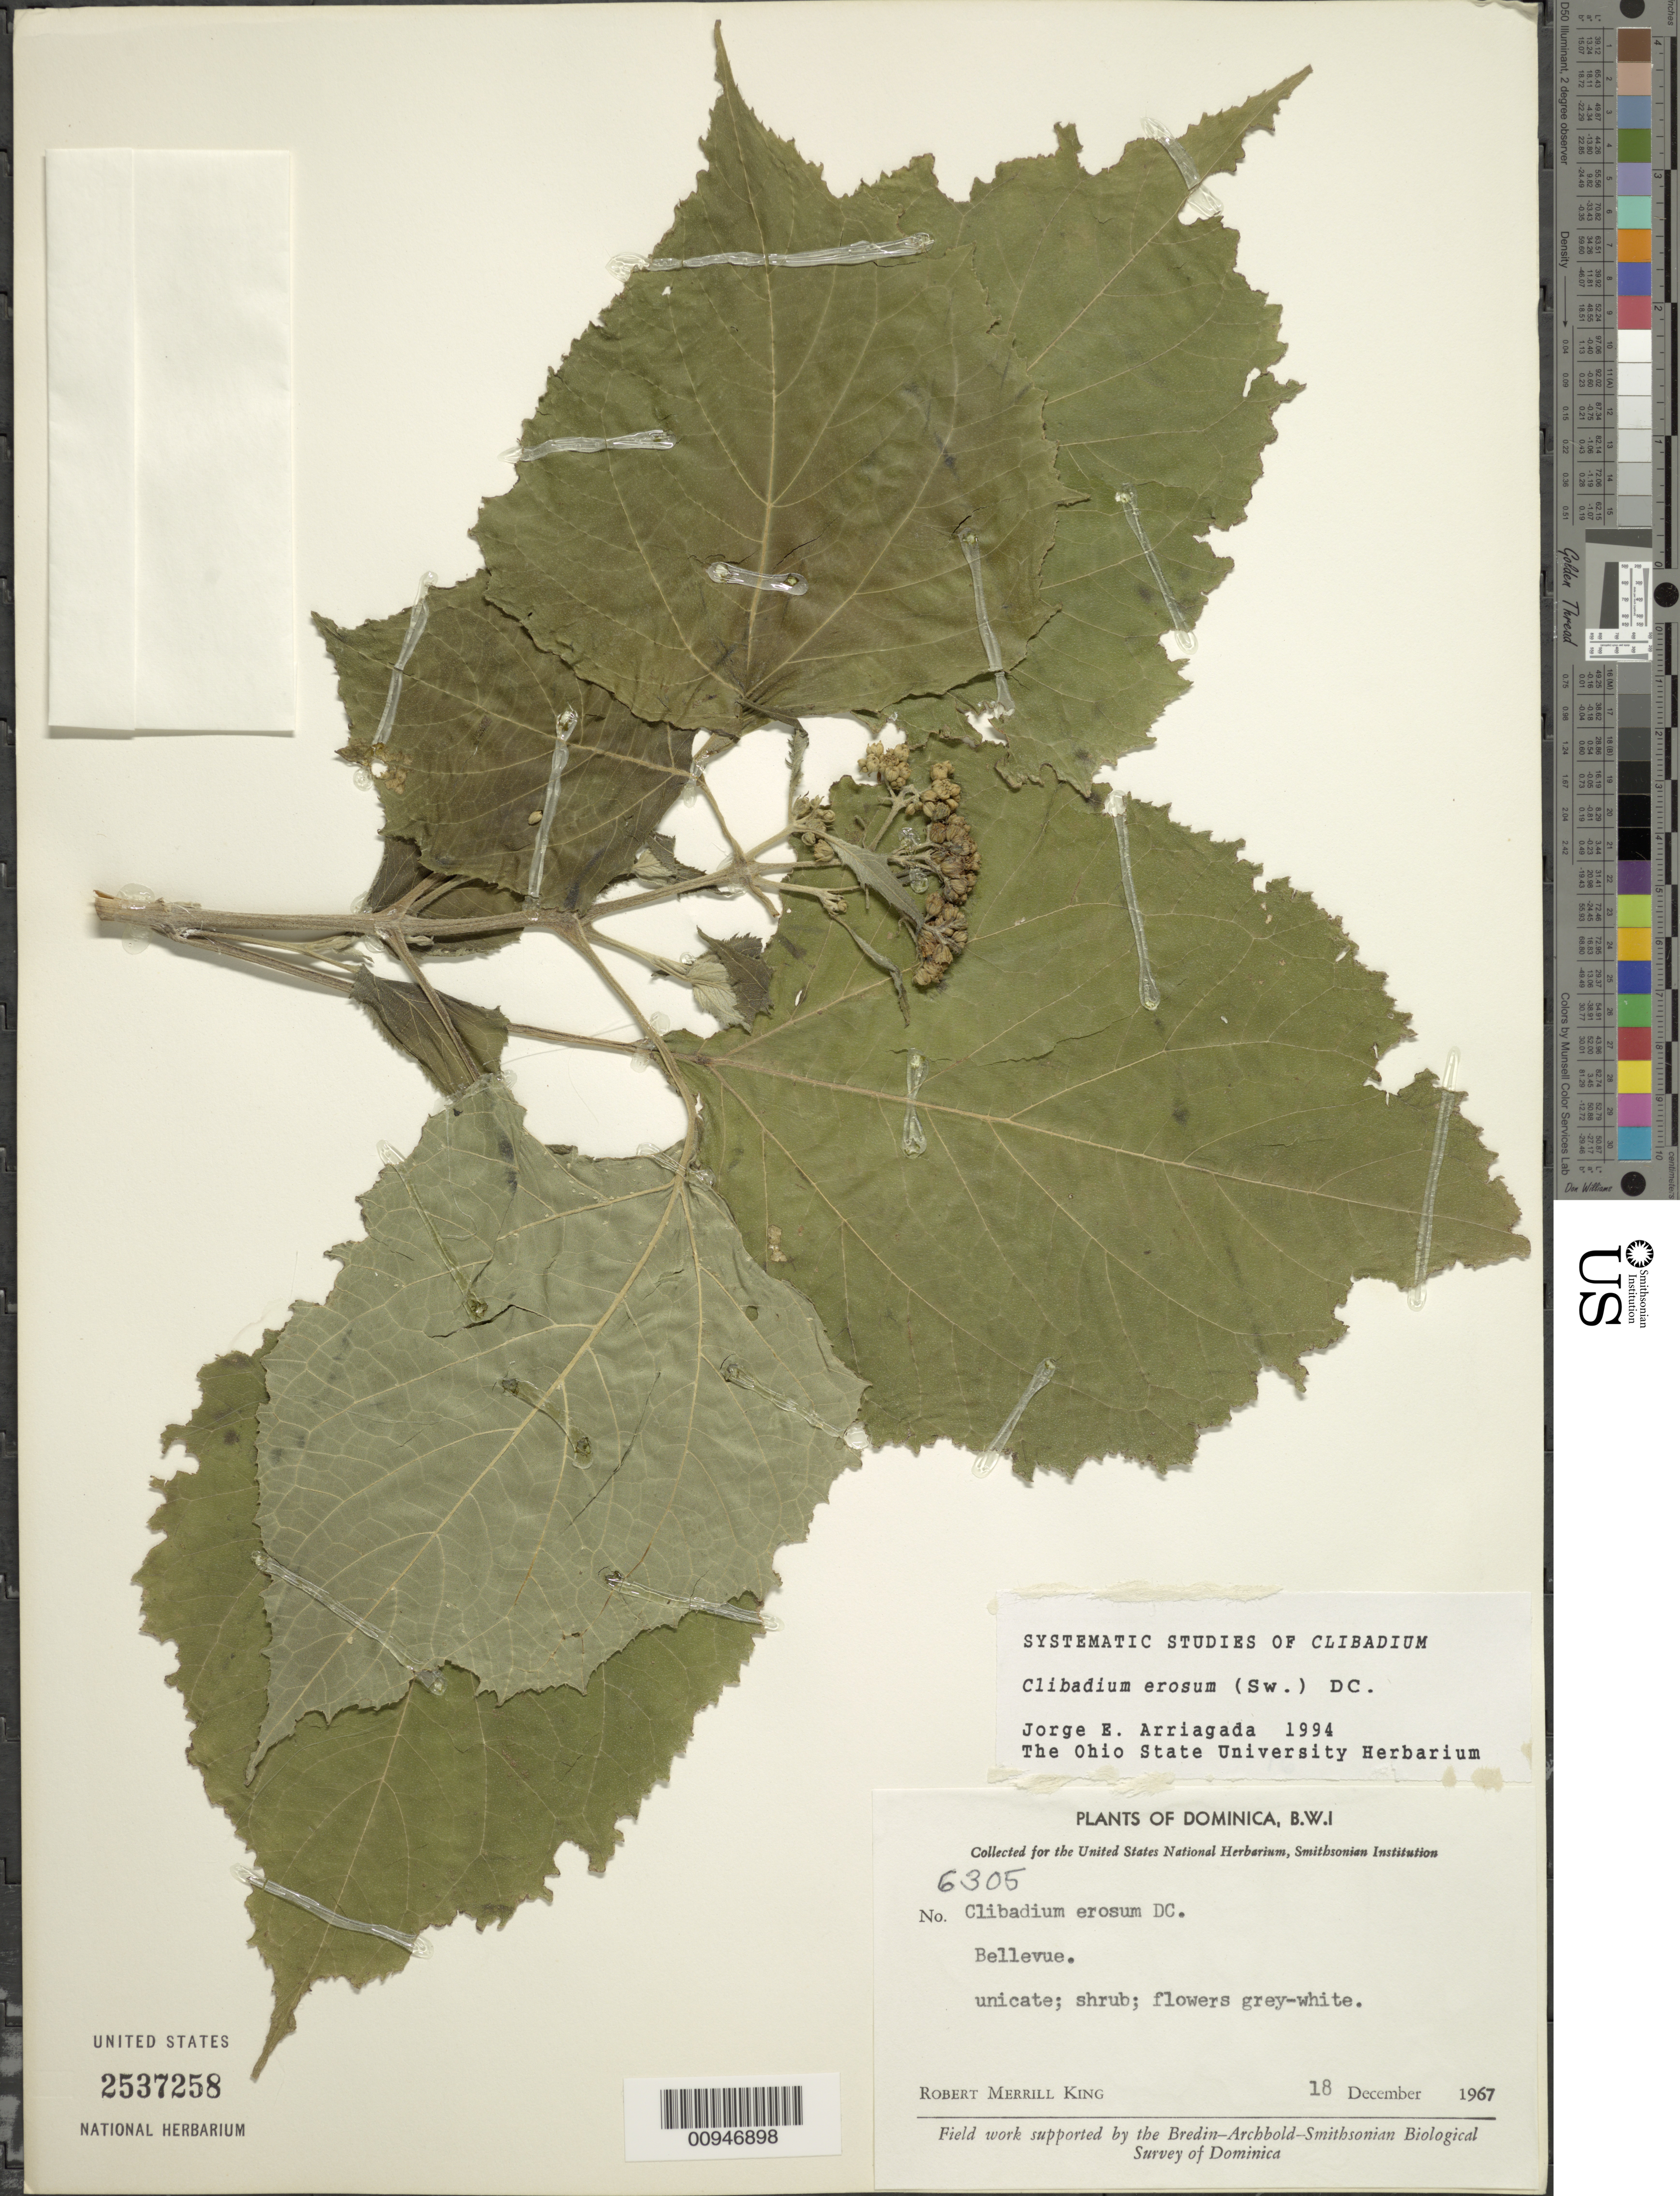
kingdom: Plantae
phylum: Tracheophyta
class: Magnoliopsida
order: Asterales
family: Asteraceae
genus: Clibadium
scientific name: Clibadium erosum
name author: (Sw.) DC.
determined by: Arriagada, J. E.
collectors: R. M. King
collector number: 6305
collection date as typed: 18 Dec 1967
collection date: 1967-12-18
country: Dominica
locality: Bellevue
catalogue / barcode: US 2537258